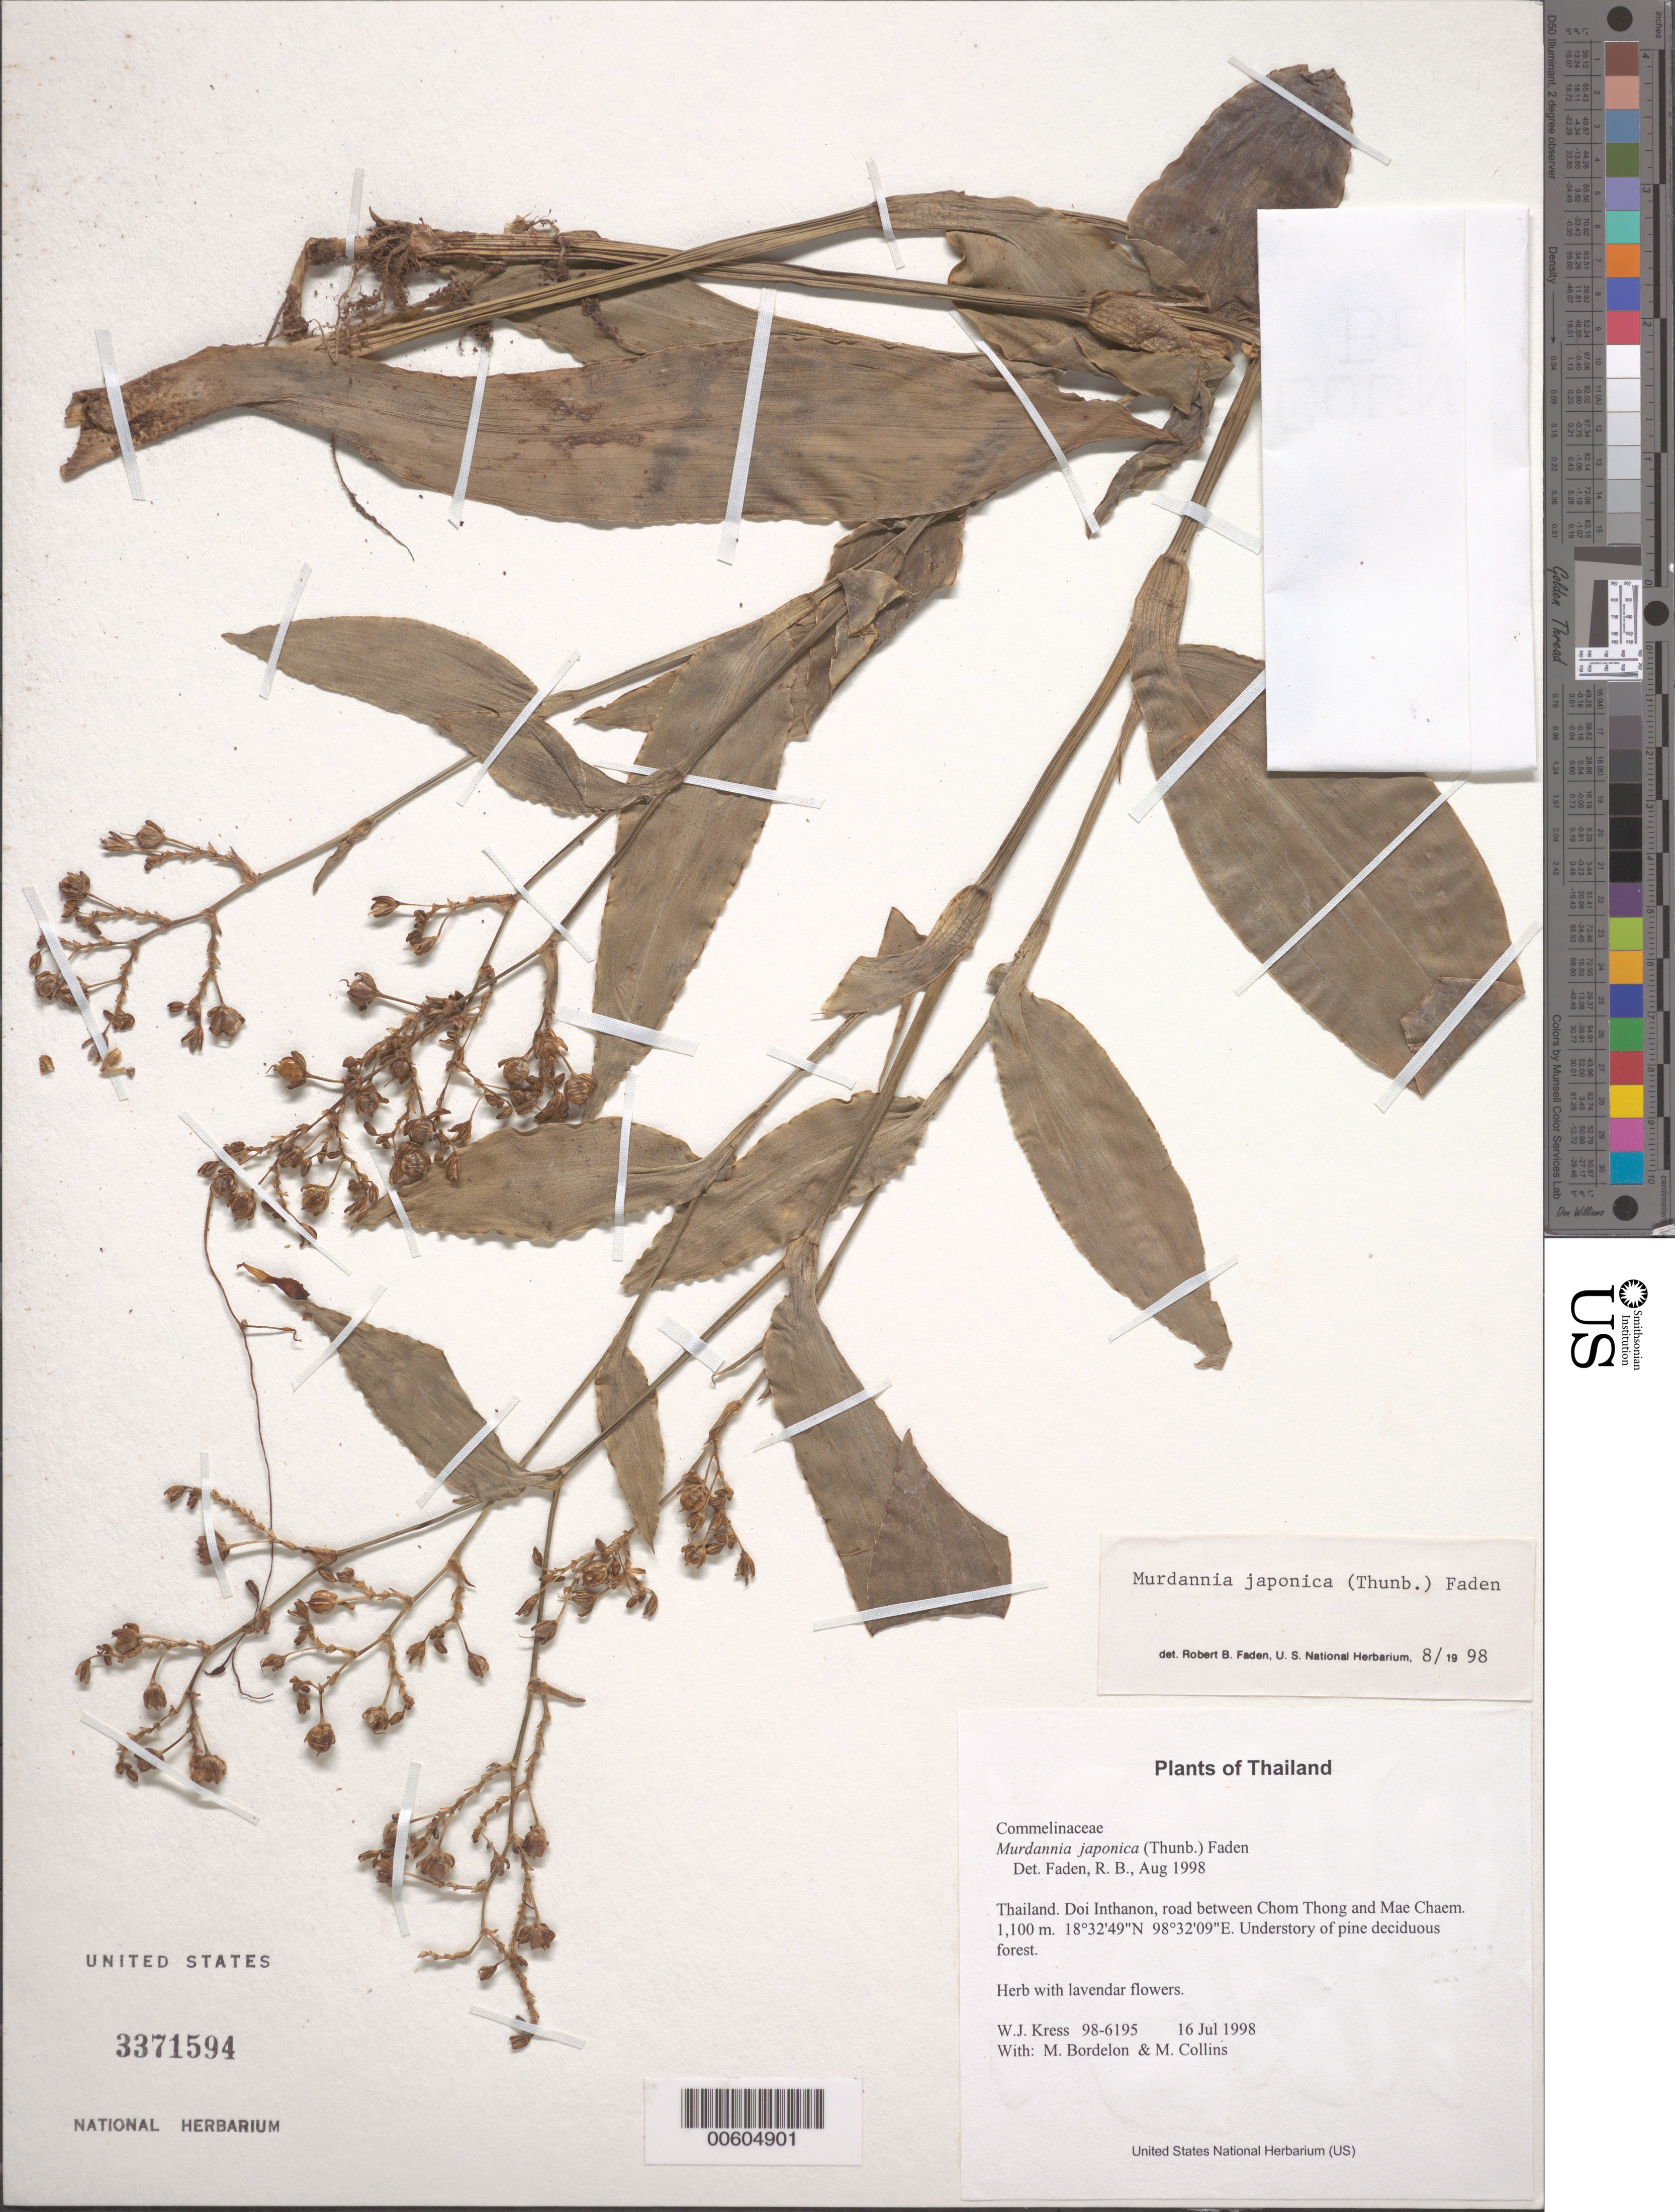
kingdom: Plantae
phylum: Tracheophyta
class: Liliopsida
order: Commelinales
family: Commelinaceae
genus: Murdannia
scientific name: Murdannia japonica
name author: (Thunb.) Faden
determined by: Faden, Robert B., (US), Smithsonian Institution - National Museum of Natural History (UNITED STATES)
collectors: W. J. Kress, M. Bordelon & M. Collins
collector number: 98-6195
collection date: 1998-07-16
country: Thailand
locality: Doi Inthanon, road between Chom Thong and Mae Chaem.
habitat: Understory of pine deciduous forest.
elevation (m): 1100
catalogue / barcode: US 3371594